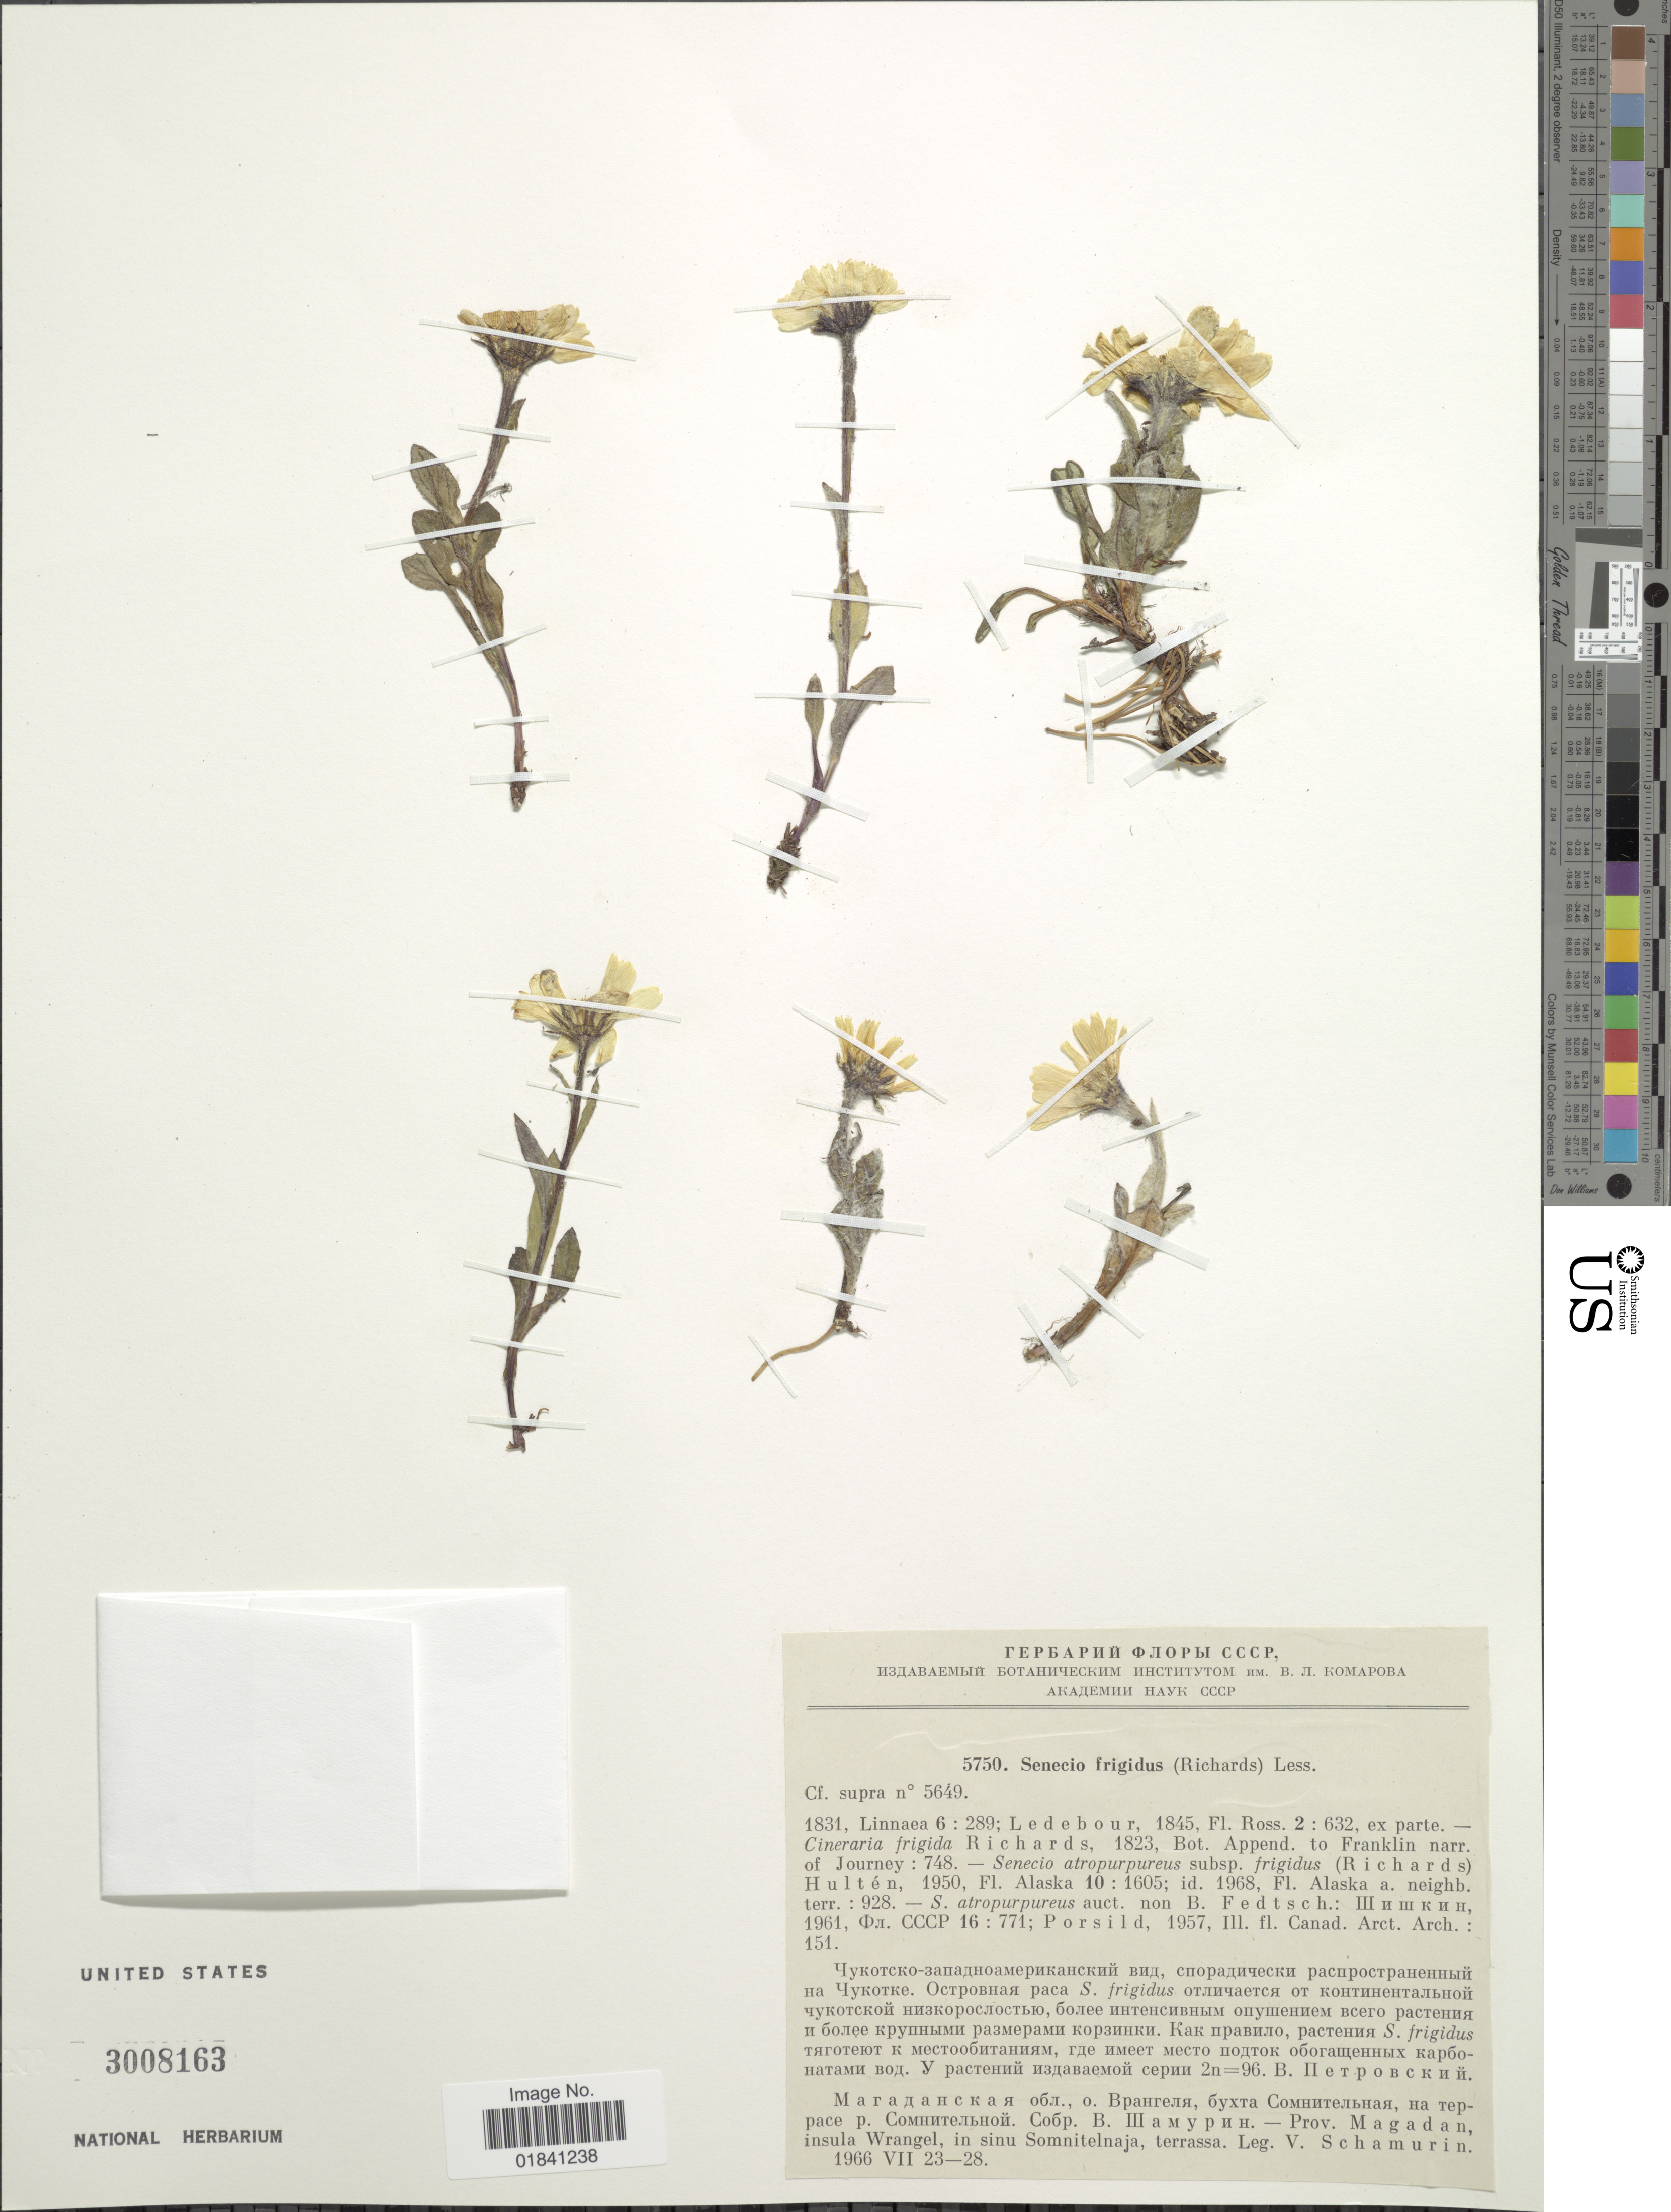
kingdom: Plantae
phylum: Tracheophyta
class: Magnoliopsida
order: Asterales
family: Asteraceae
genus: Senecio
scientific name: Senecio frigidus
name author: (Richardson) Less.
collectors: V. Schamurin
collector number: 5750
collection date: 1966-07-23/1966-07-28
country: Russian Federation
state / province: Magadan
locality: Insula Wrangel, in sinu Somnitelnaja, terrassa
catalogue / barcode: US 3008163